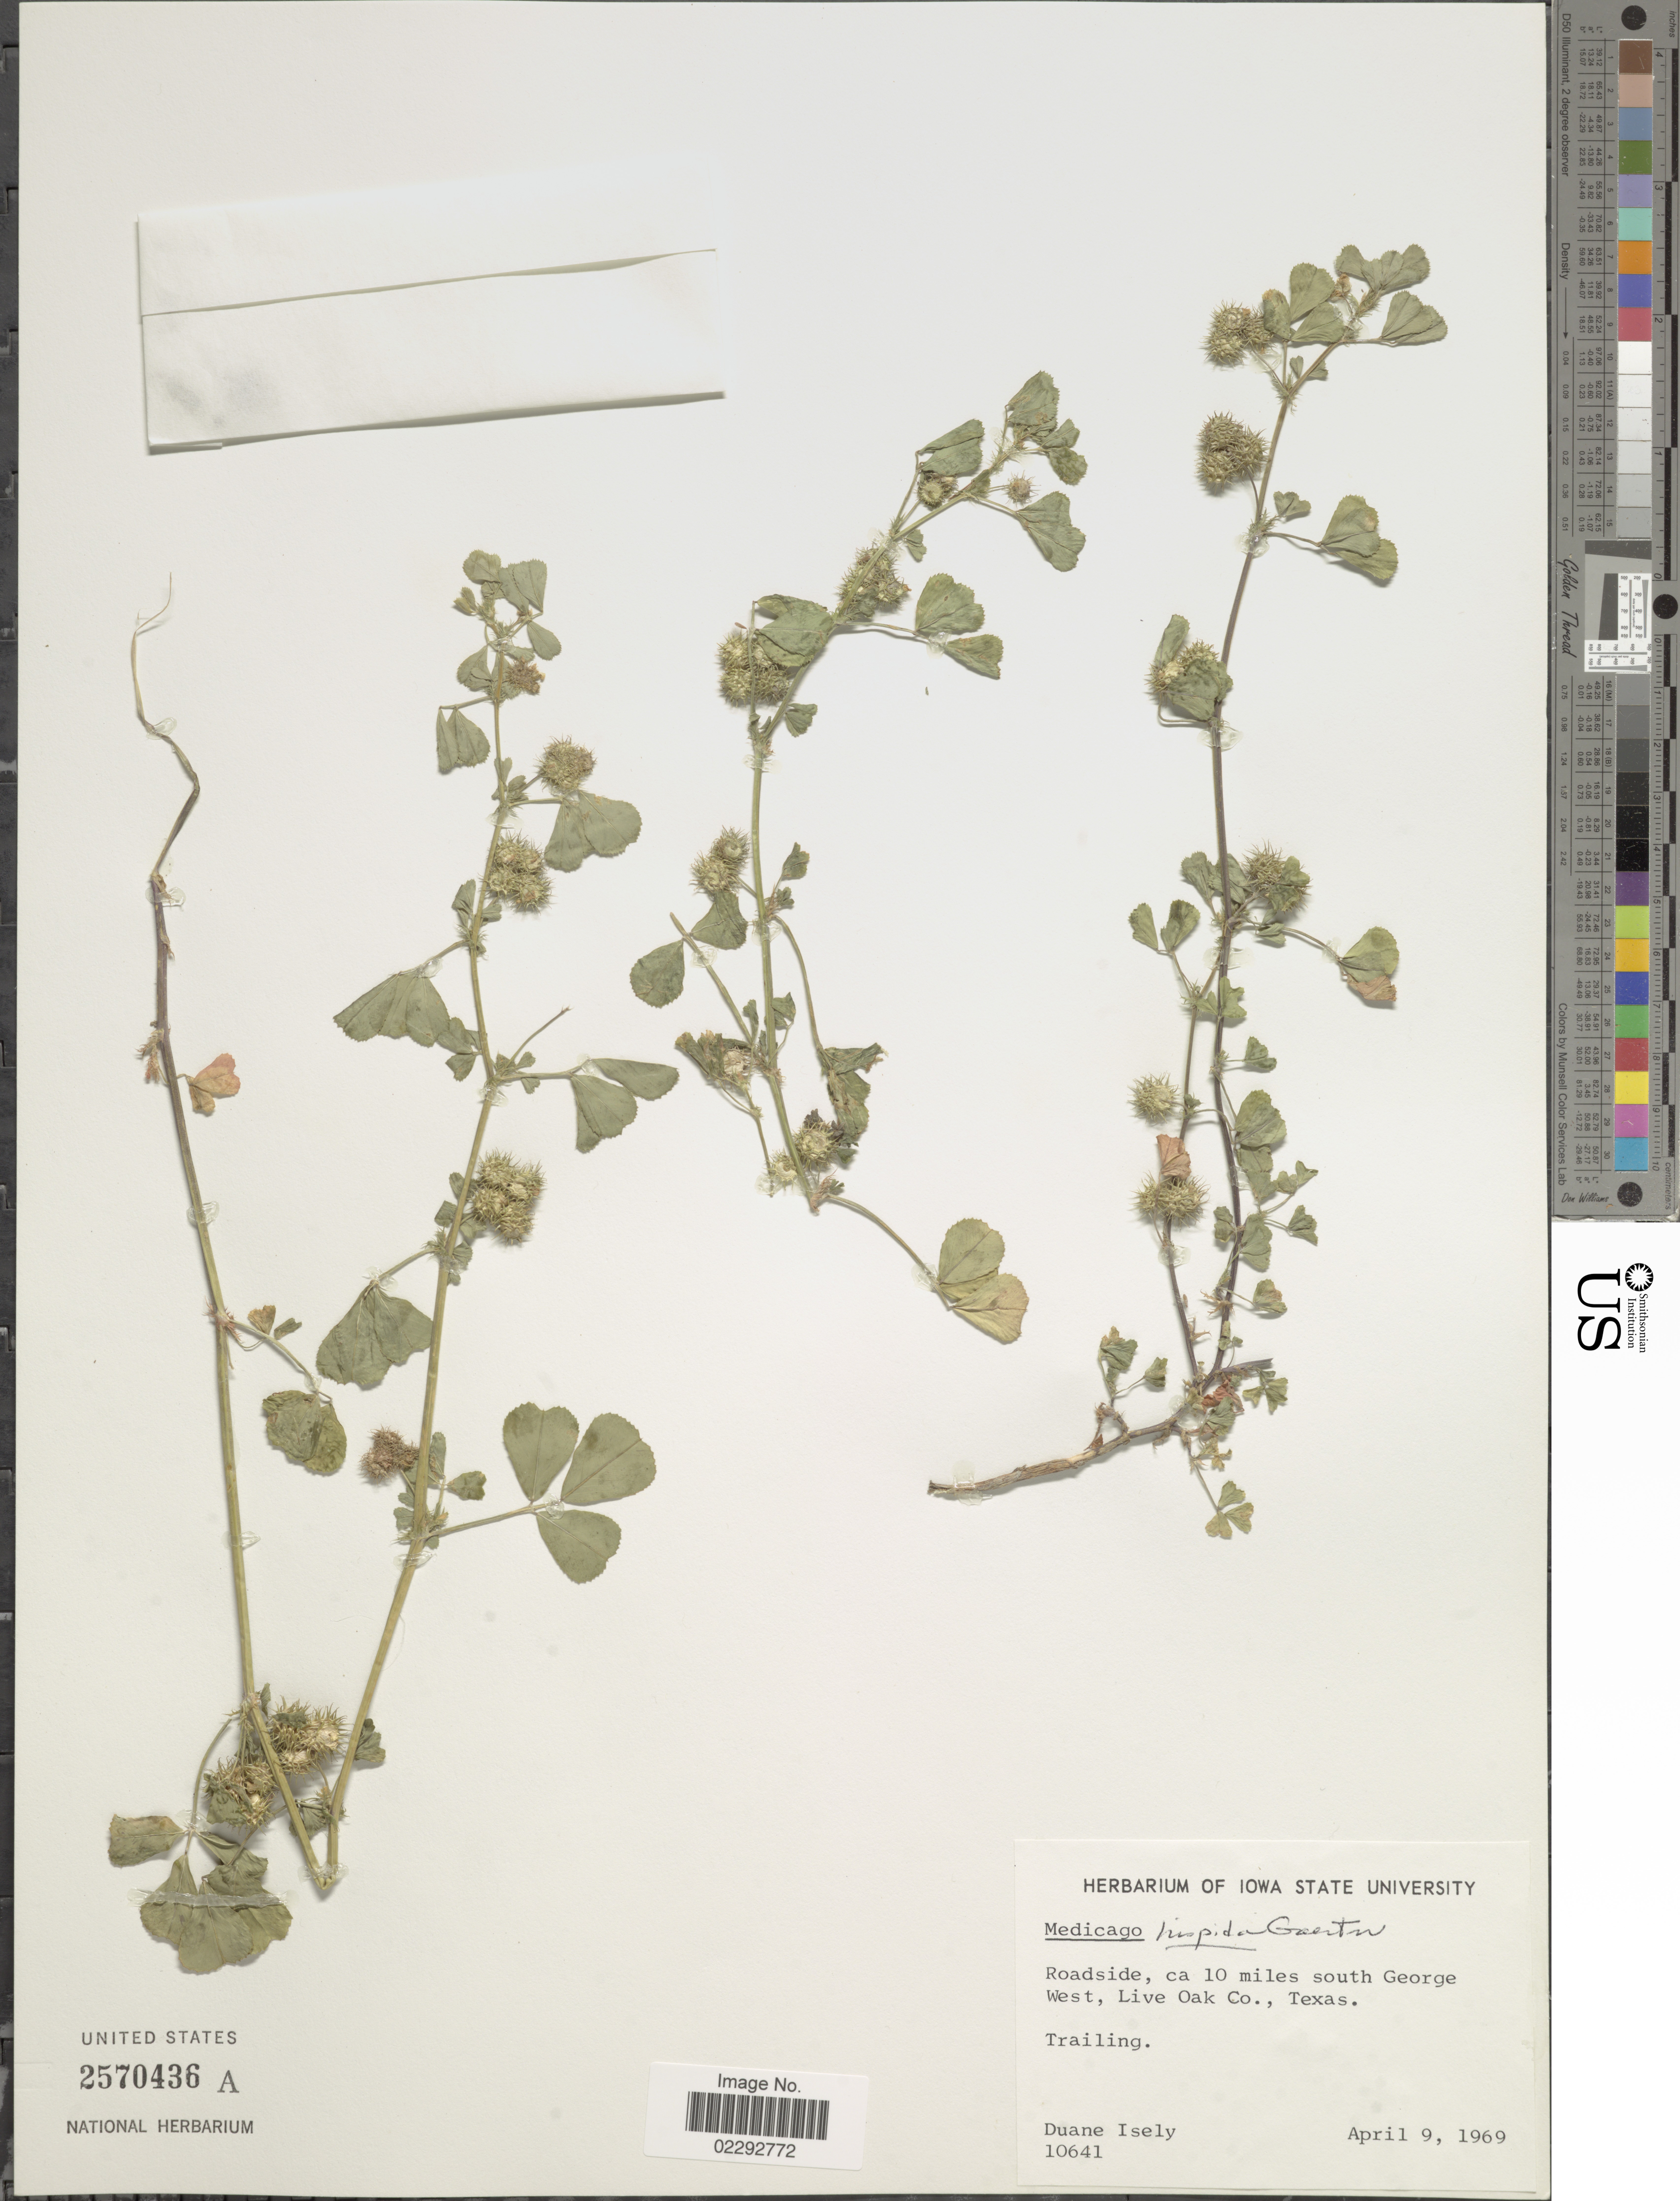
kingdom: Plantae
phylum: Tracheophyta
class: Magnoliopsida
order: Fabales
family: Fabaceae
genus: Medicago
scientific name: Medicago hispida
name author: Gaertn.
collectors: D. Isely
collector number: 10641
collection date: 1969-04-09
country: United States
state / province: Texas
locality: Ca 10 miles south George West, Live Oak Co.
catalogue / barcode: US 2570436A